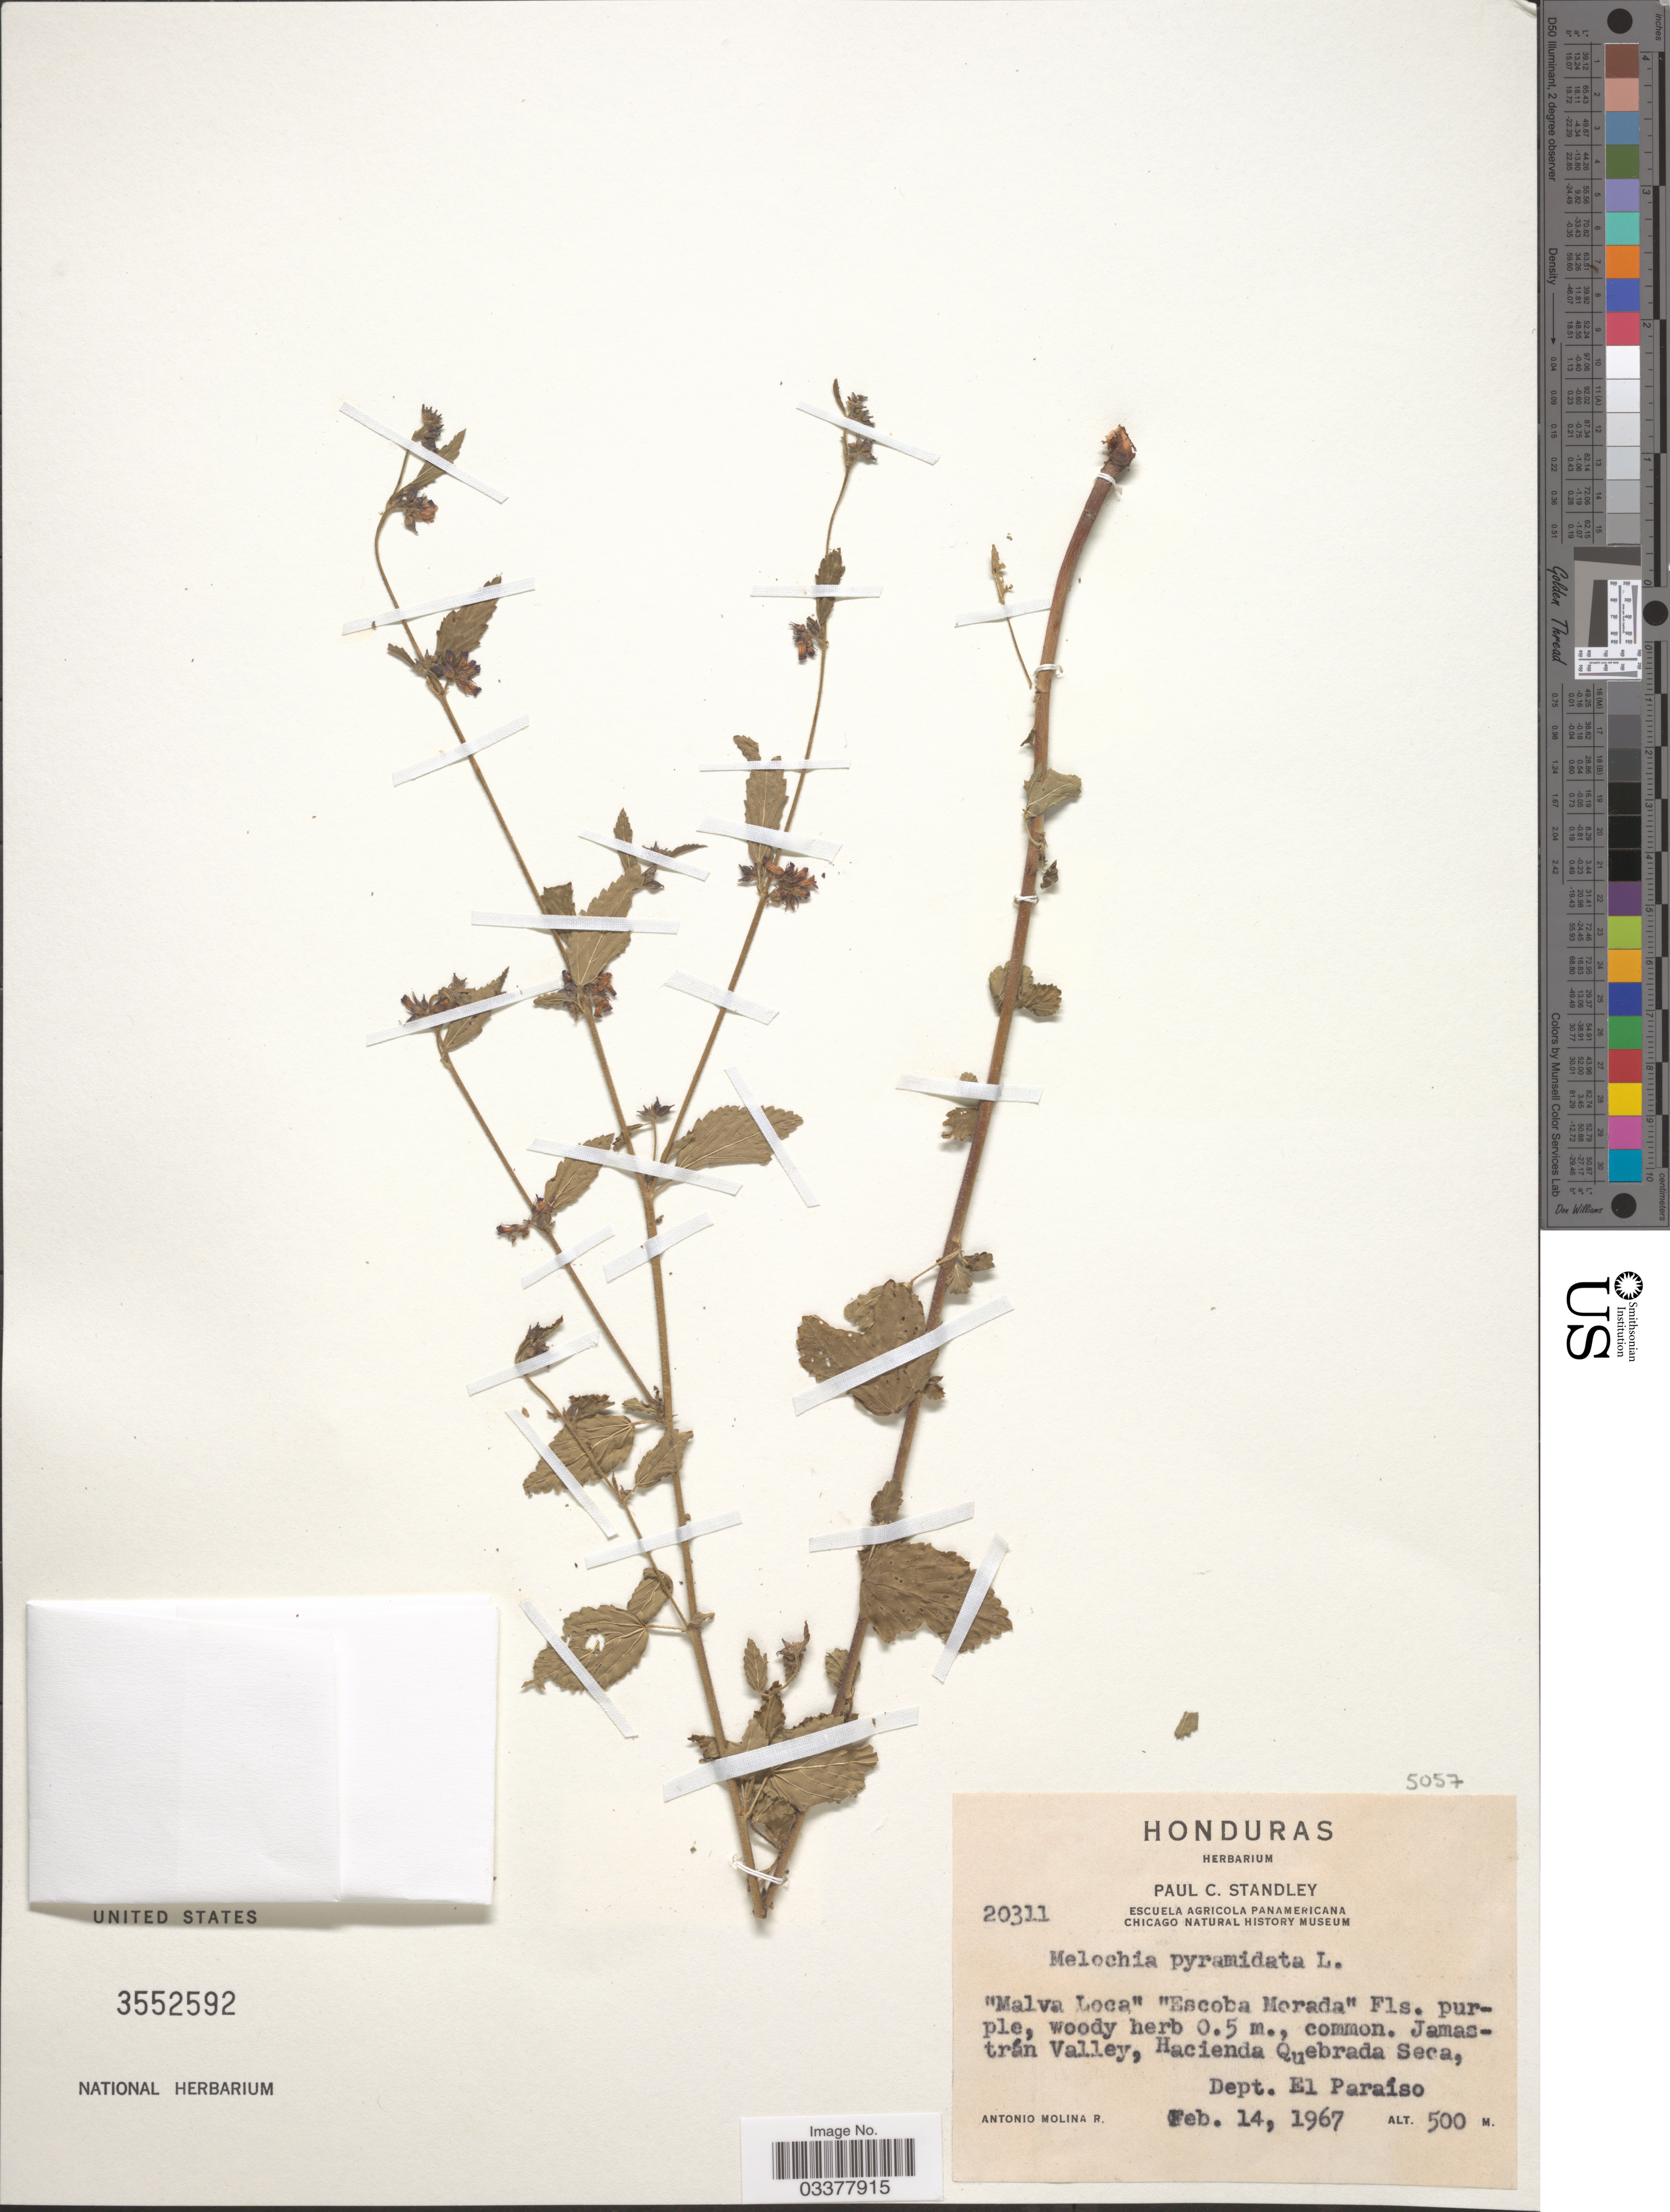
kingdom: Plantae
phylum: Tracheophyta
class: Magnoliopsida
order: Malvales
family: Malvaceae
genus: Melochia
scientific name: Melochia pyramidata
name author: L.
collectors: A. Molina R.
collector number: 20311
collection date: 1967-02-14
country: Honduras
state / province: El Paraíso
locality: Jamastrán Valley, Hacienda Quebrada Seca, Dept. El Paraíso.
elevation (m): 500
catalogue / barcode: US 3552592